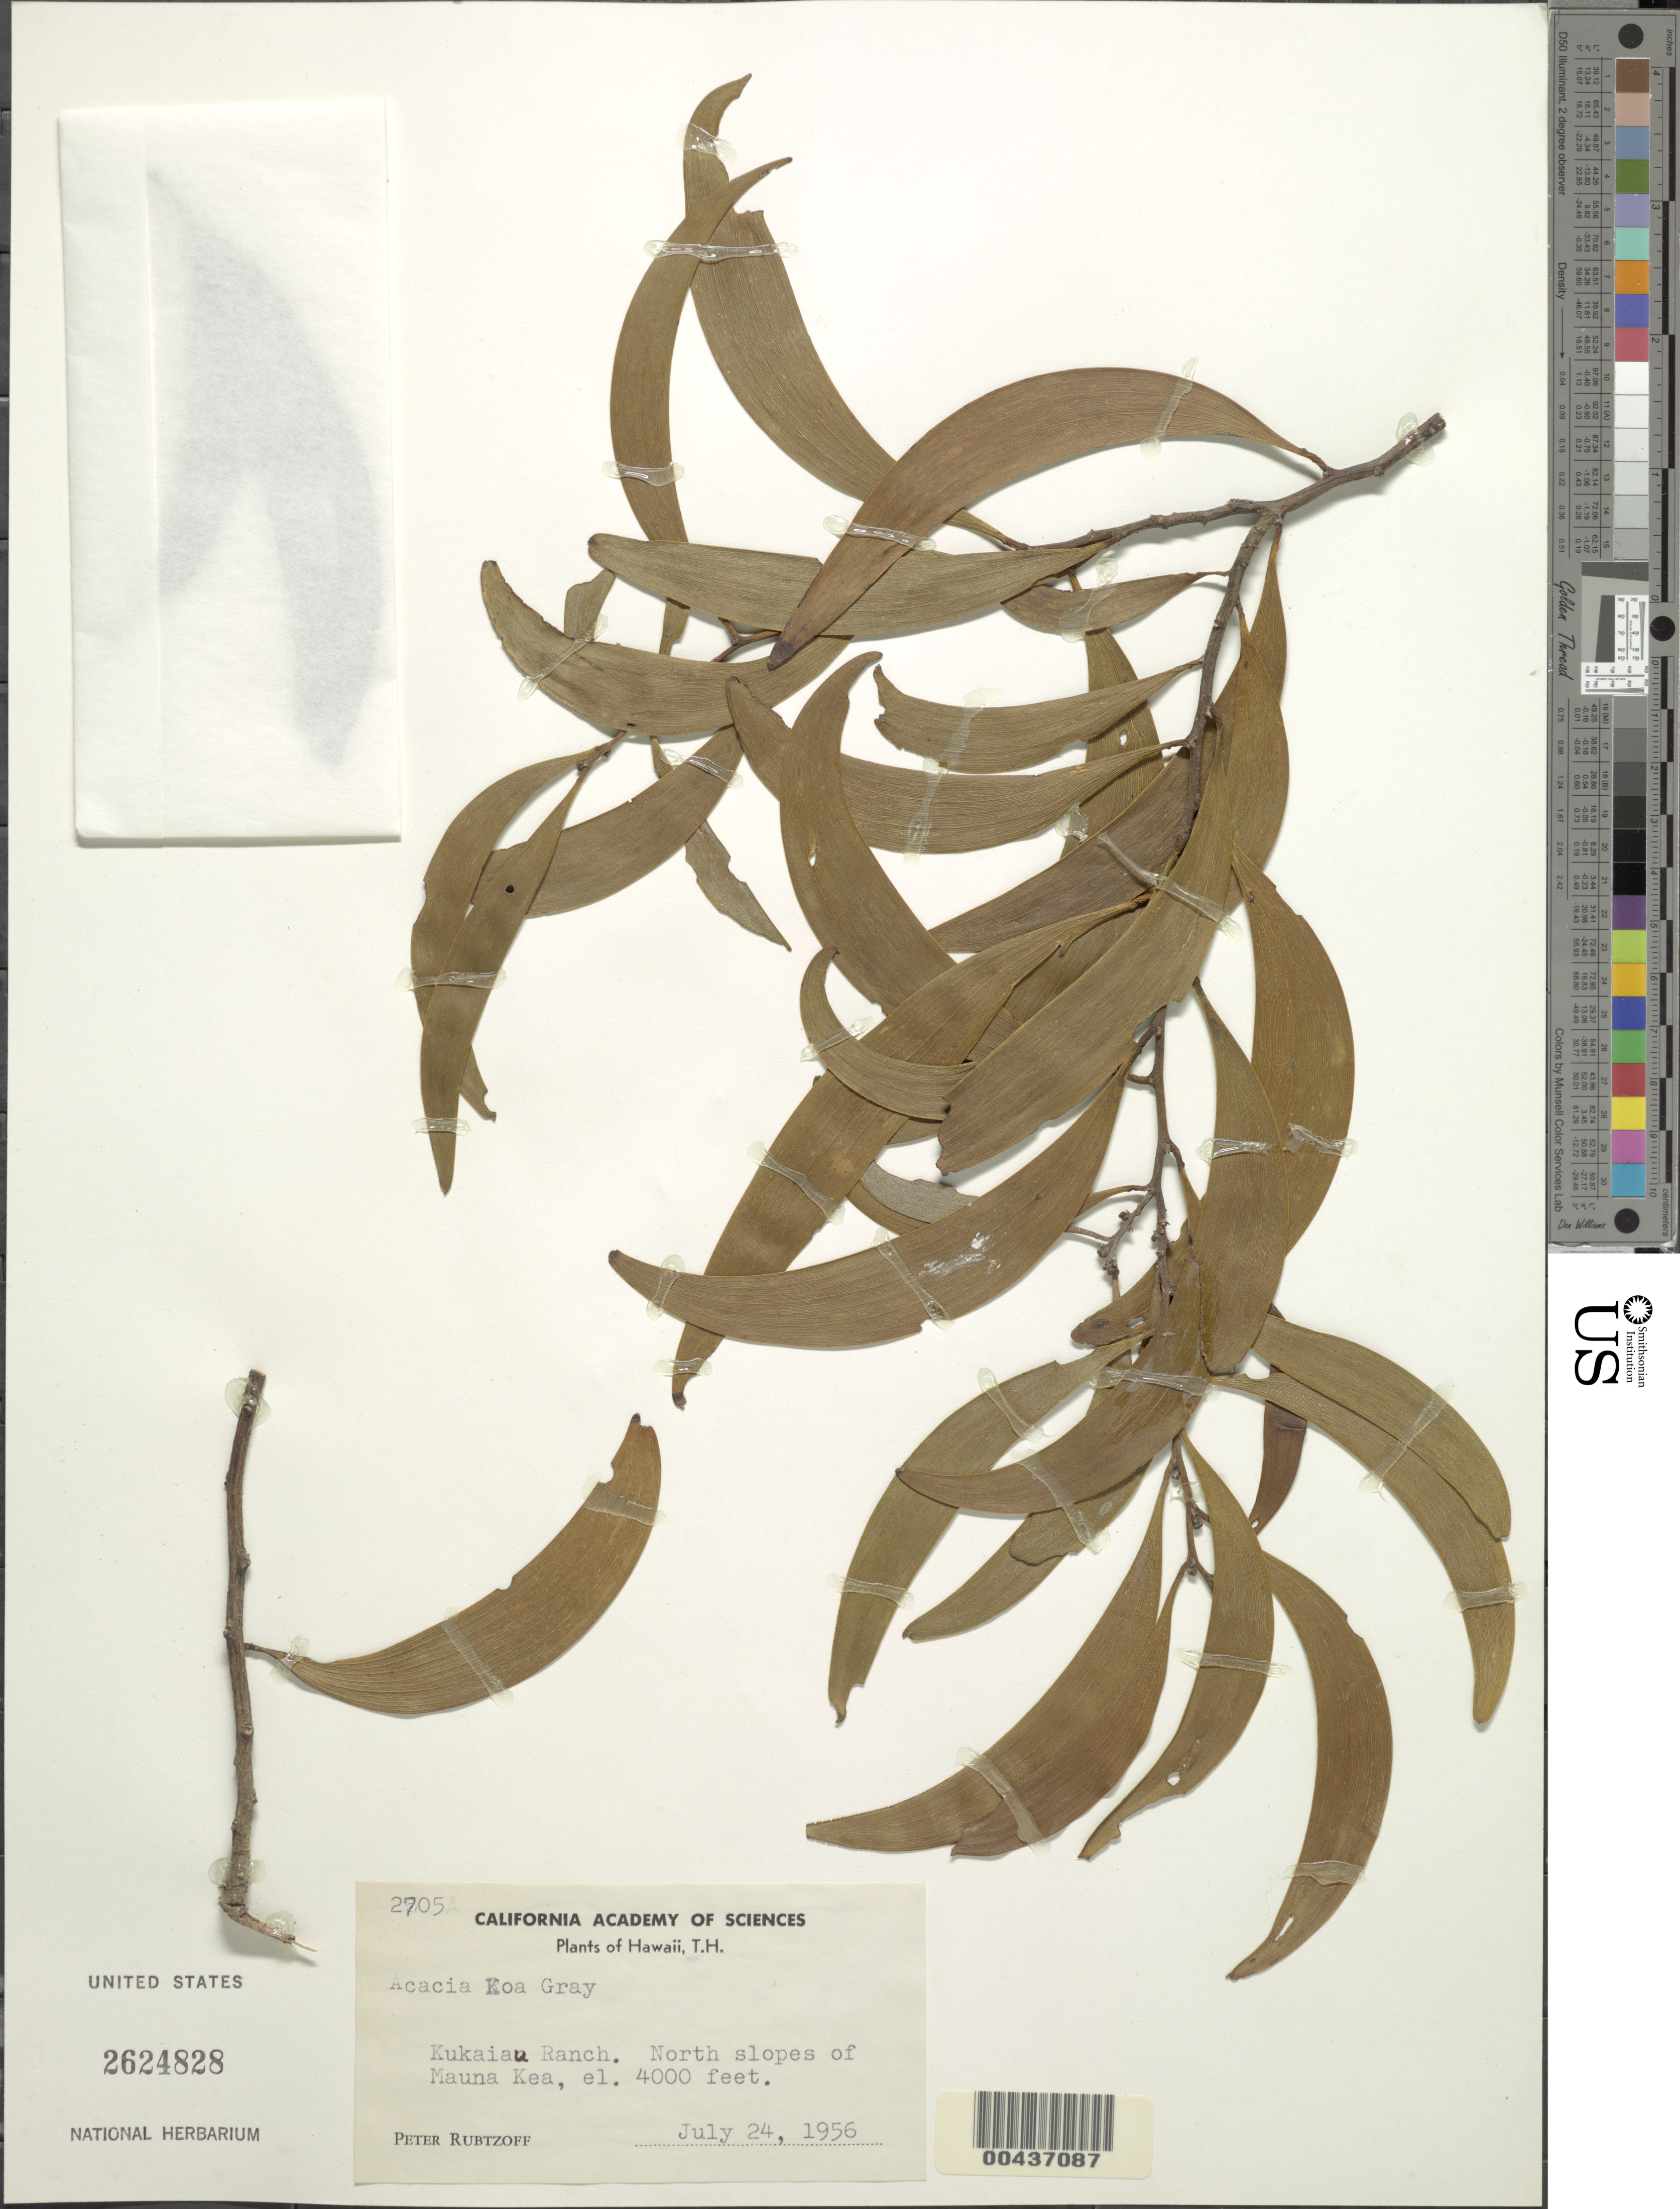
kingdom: Plantae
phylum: Tracheophyta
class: Magnoliopsida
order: Fabales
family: Fabaceae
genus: Acacia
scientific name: Acacia koa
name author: A. Gray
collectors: P. Rubtzoff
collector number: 2705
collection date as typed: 24 Jul 1956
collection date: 1956-07-24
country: United States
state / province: Hawaii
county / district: Hawaii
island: Hawaii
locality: Kukaiau Ranch, north slopes of Mauna Kea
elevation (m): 1219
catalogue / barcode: US 2624828